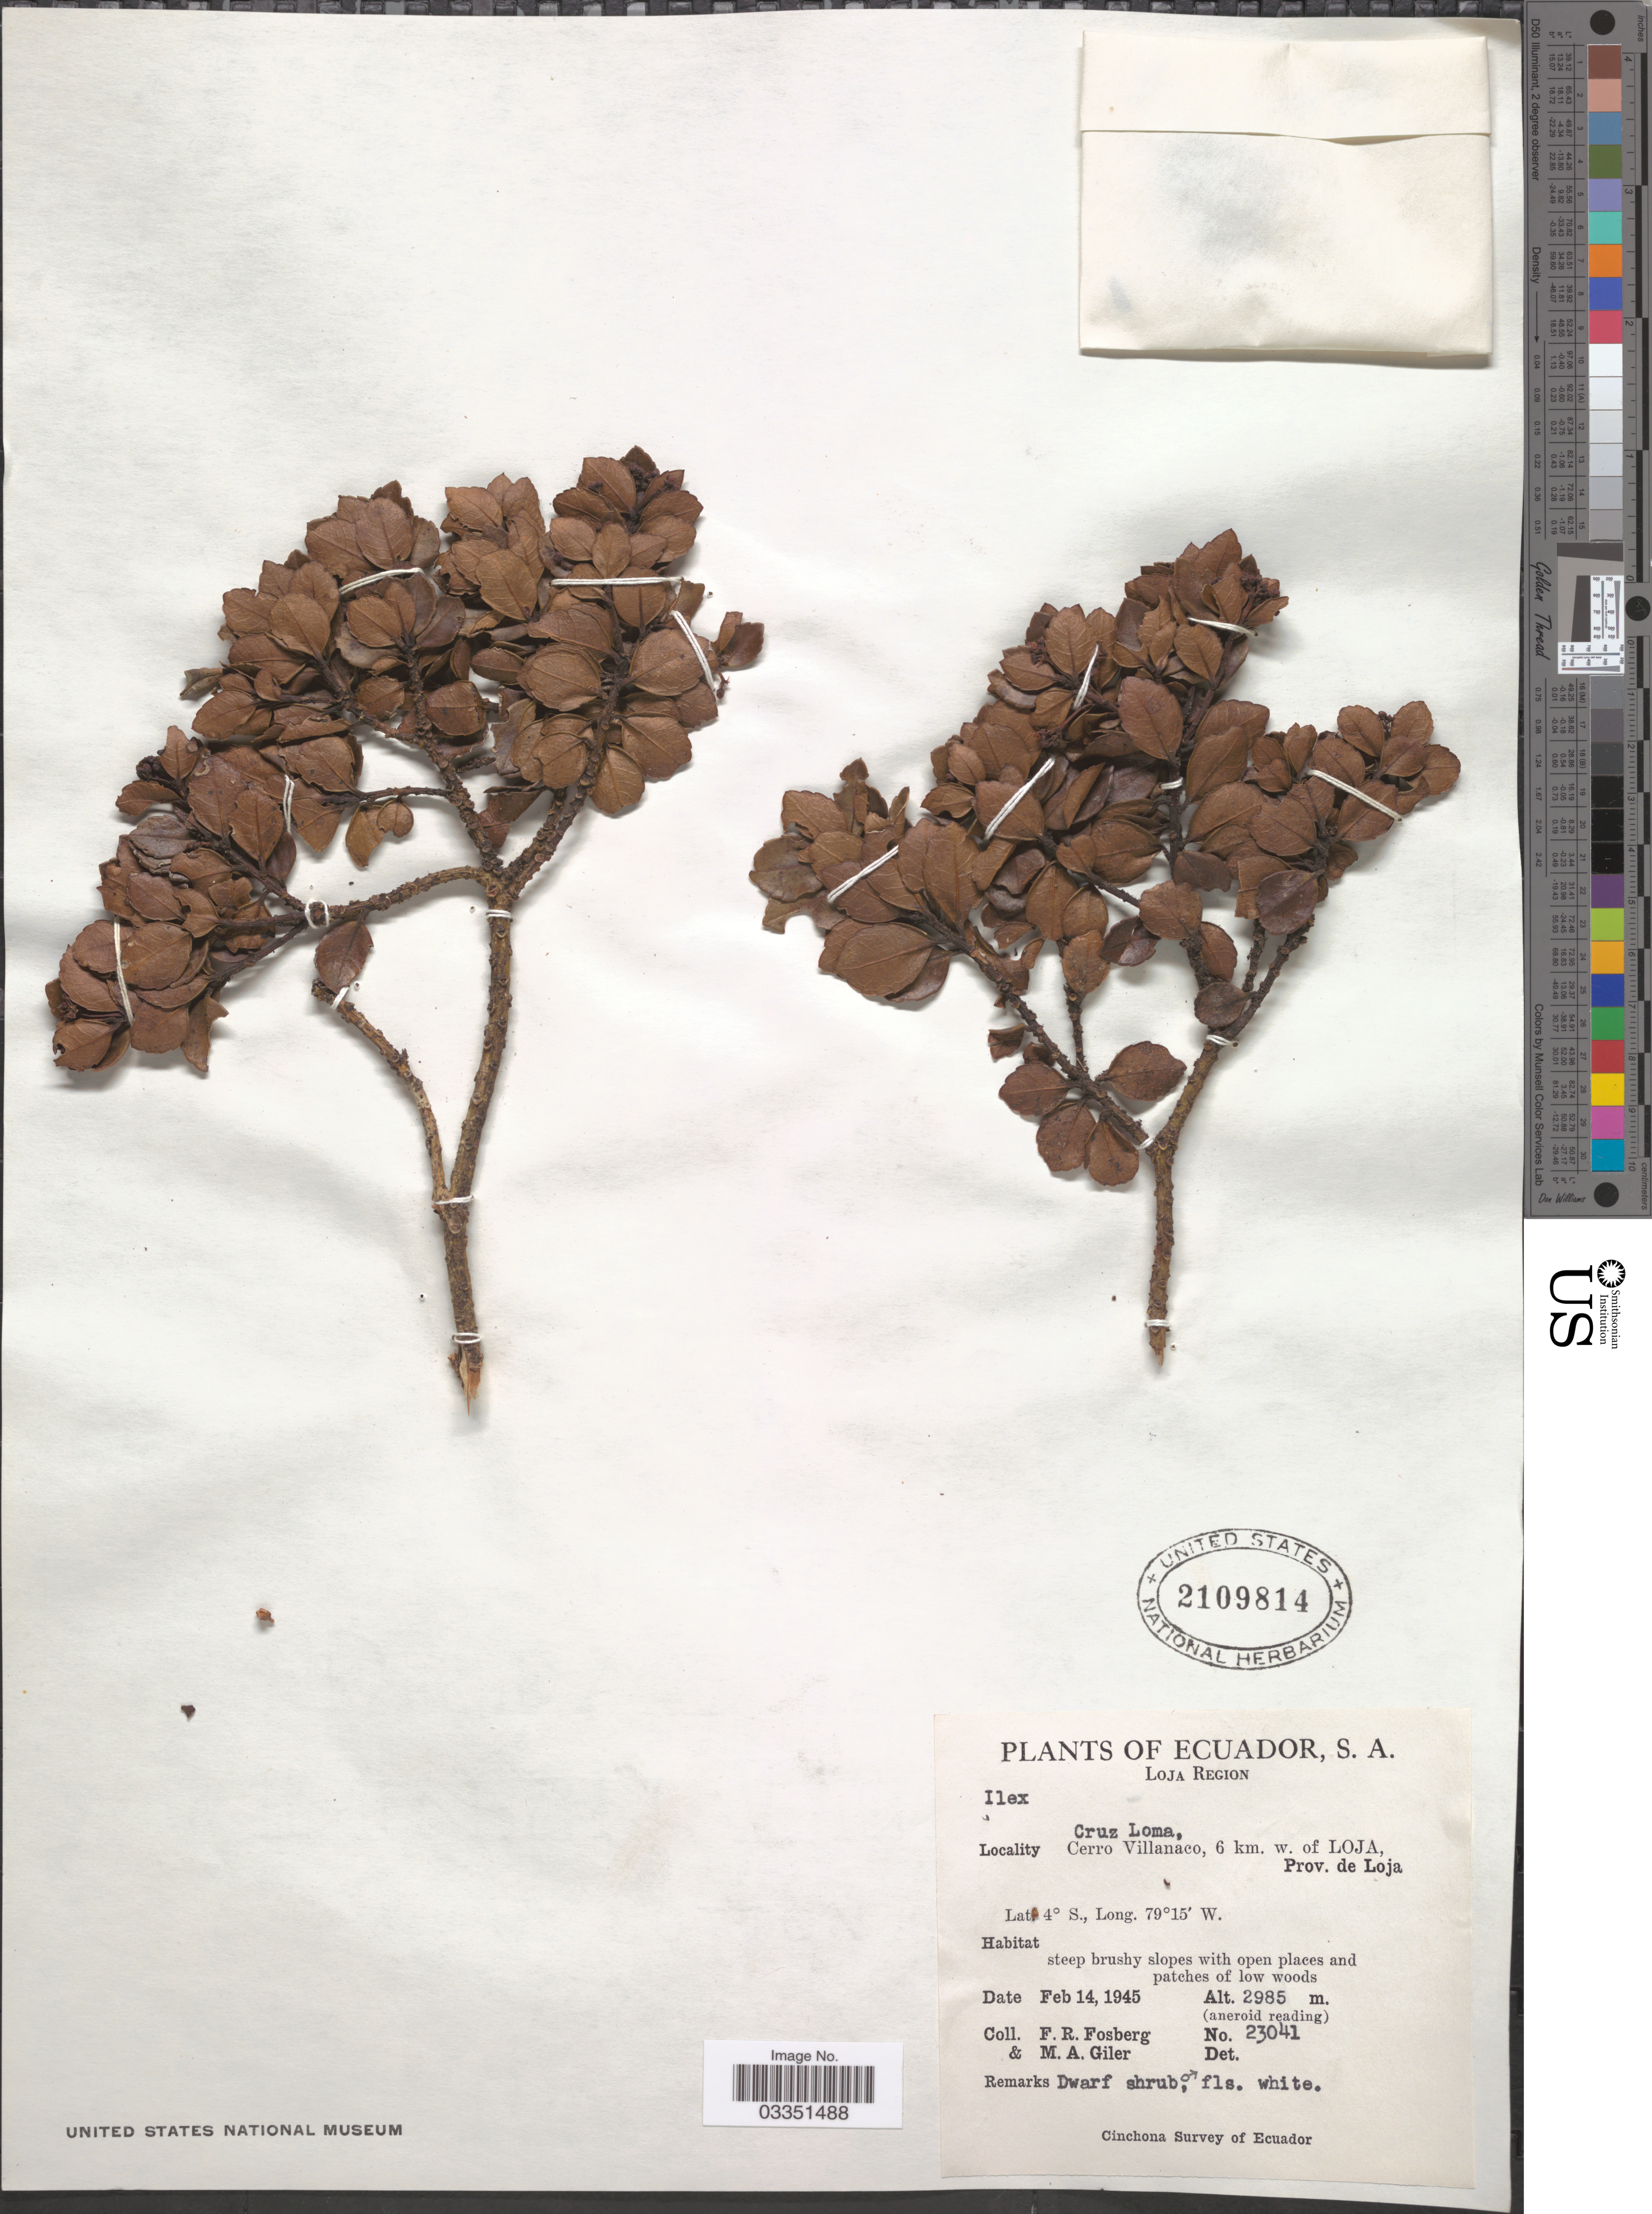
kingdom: Plantae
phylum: Tracheophyta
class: Magnoliopsida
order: Aquifoliales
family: Aquifoliaceae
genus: Ilex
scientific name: Ilex sp.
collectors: F. R. Fosberg & M. Giler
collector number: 23041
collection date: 1945-02-14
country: Ecuador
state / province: Loja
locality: Loja Region. Cruz Loma, Cerro Villanaco, 6 km. w. of Loja.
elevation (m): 2985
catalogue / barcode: US 2109814